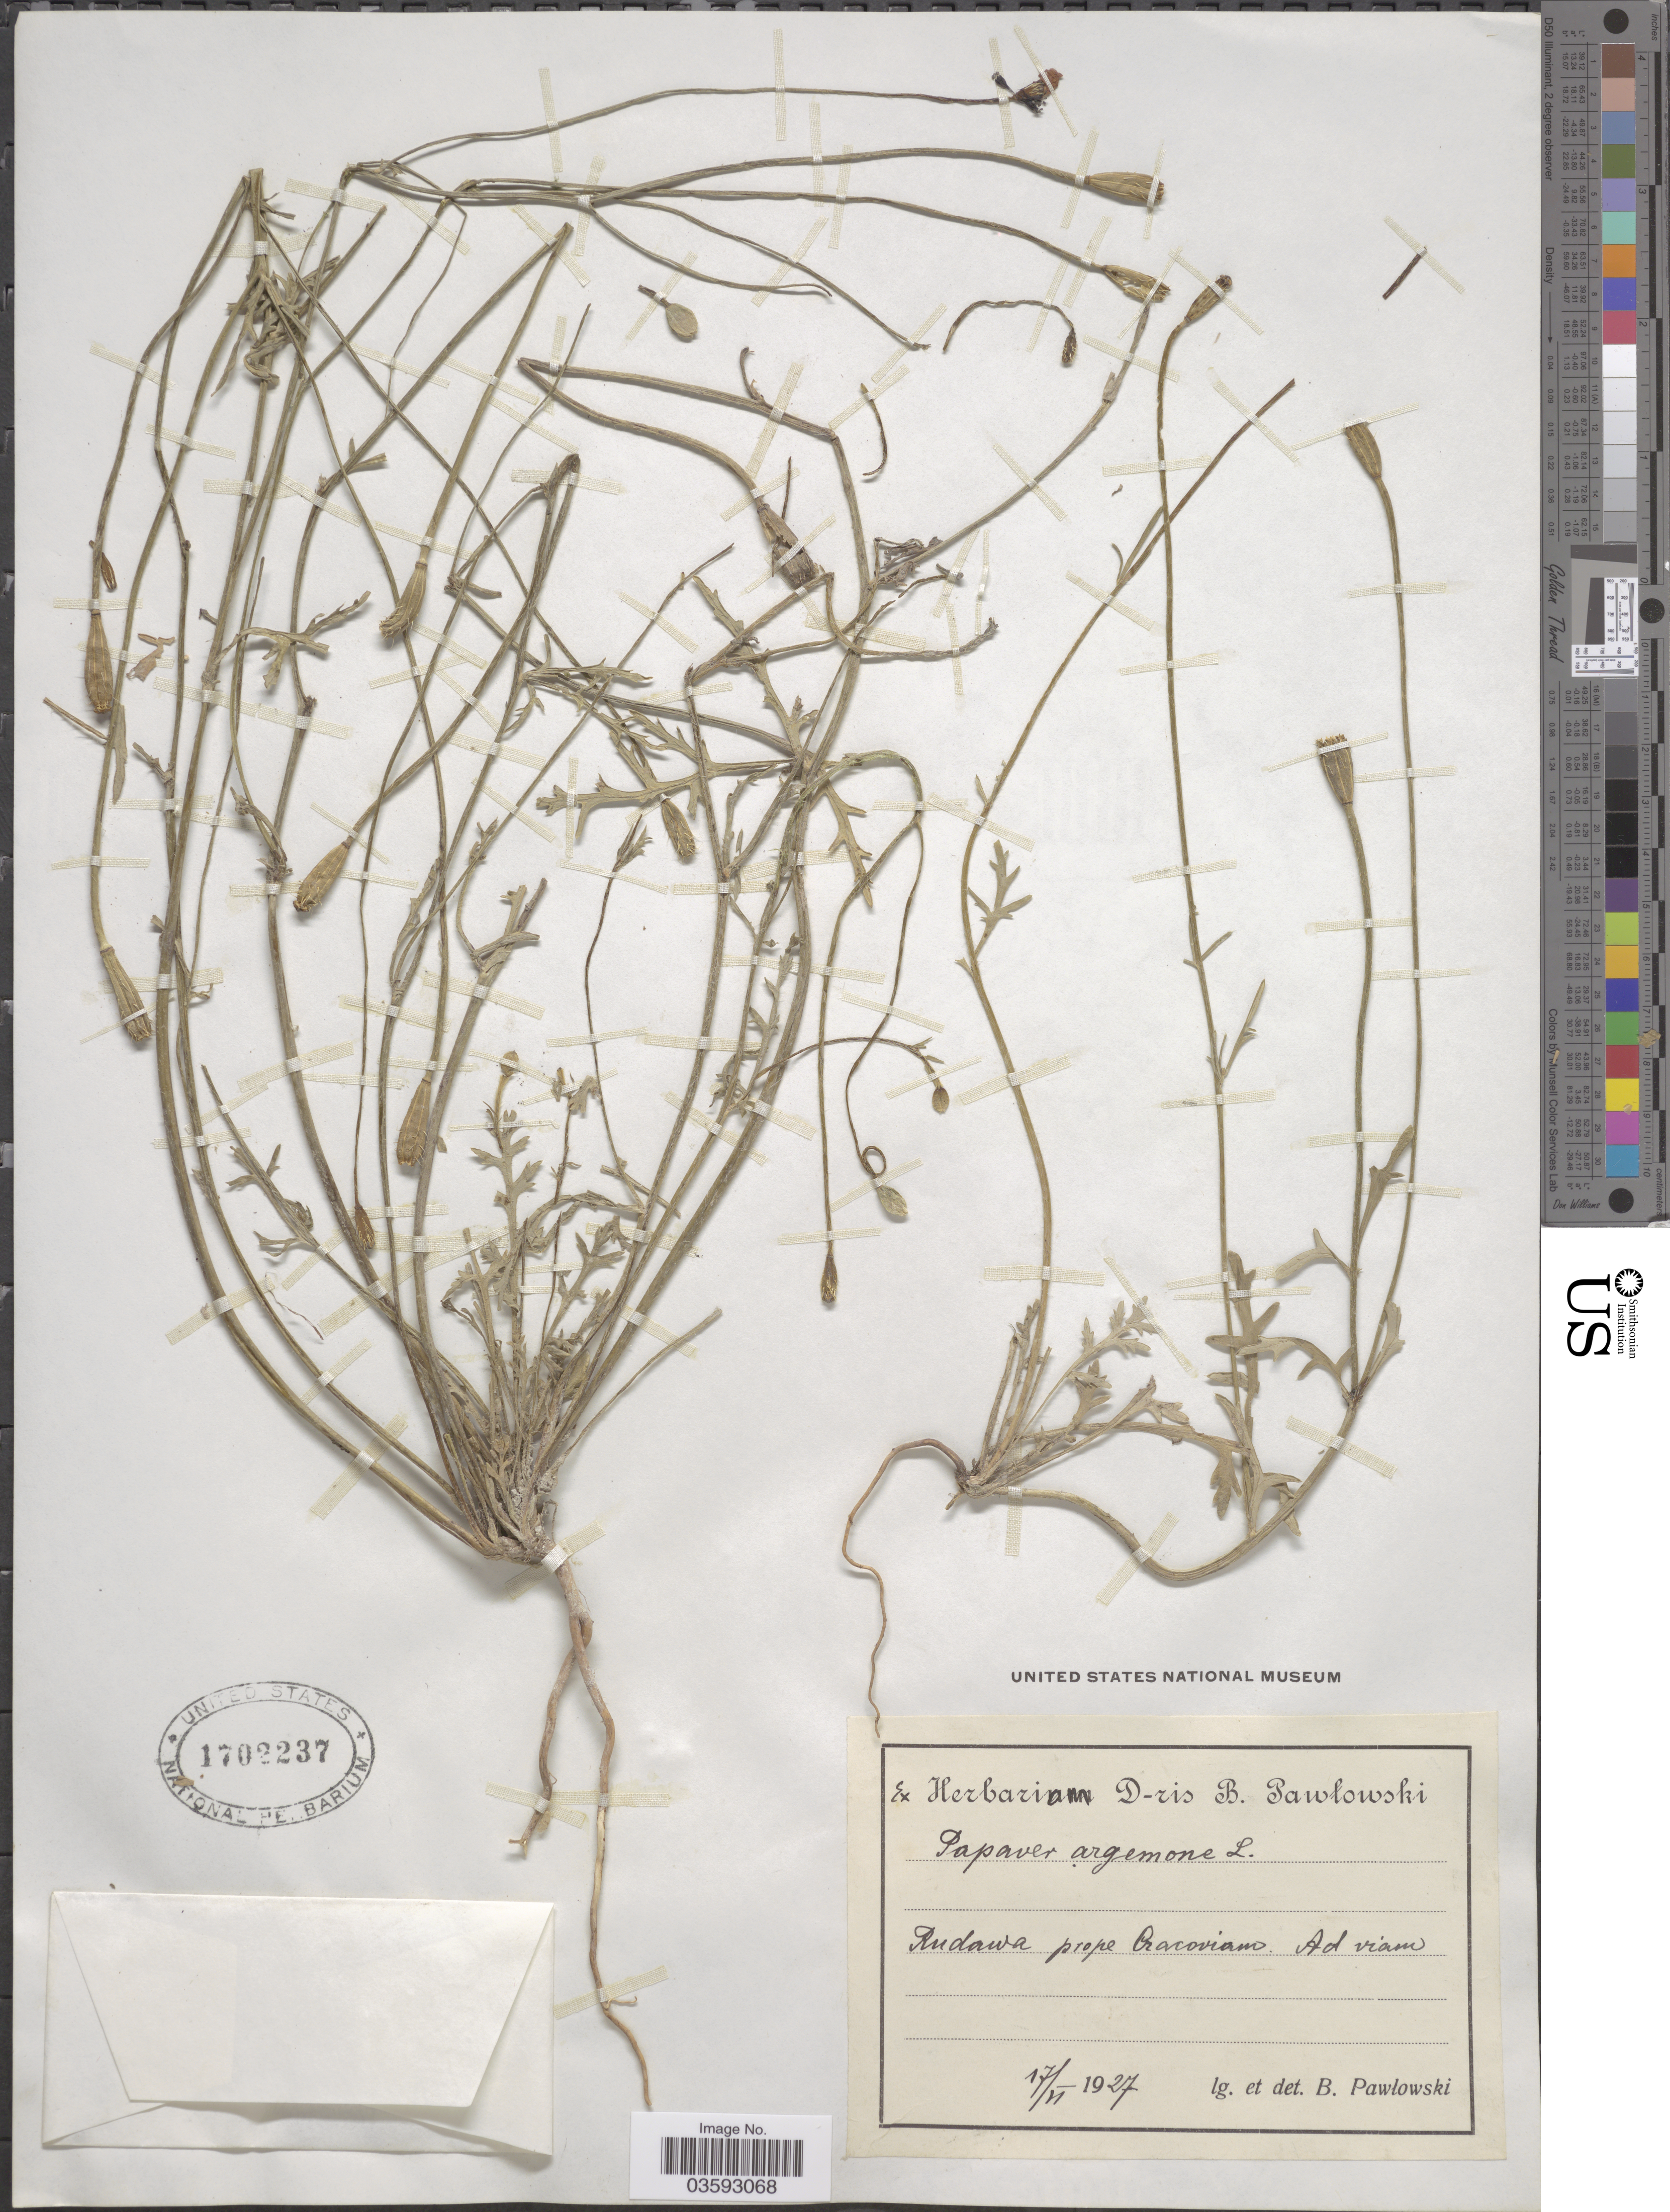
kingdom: Plantae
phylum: Tracheophyta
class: Magnoliopsida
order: Ranunculales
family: Papaveraceae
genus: Papaver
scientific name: Papaver argemone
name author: L.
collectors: B. Pawlowski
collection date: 1927-06-17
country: Poland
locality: Andawa prope Cravoviam.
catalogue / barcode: US 1702237